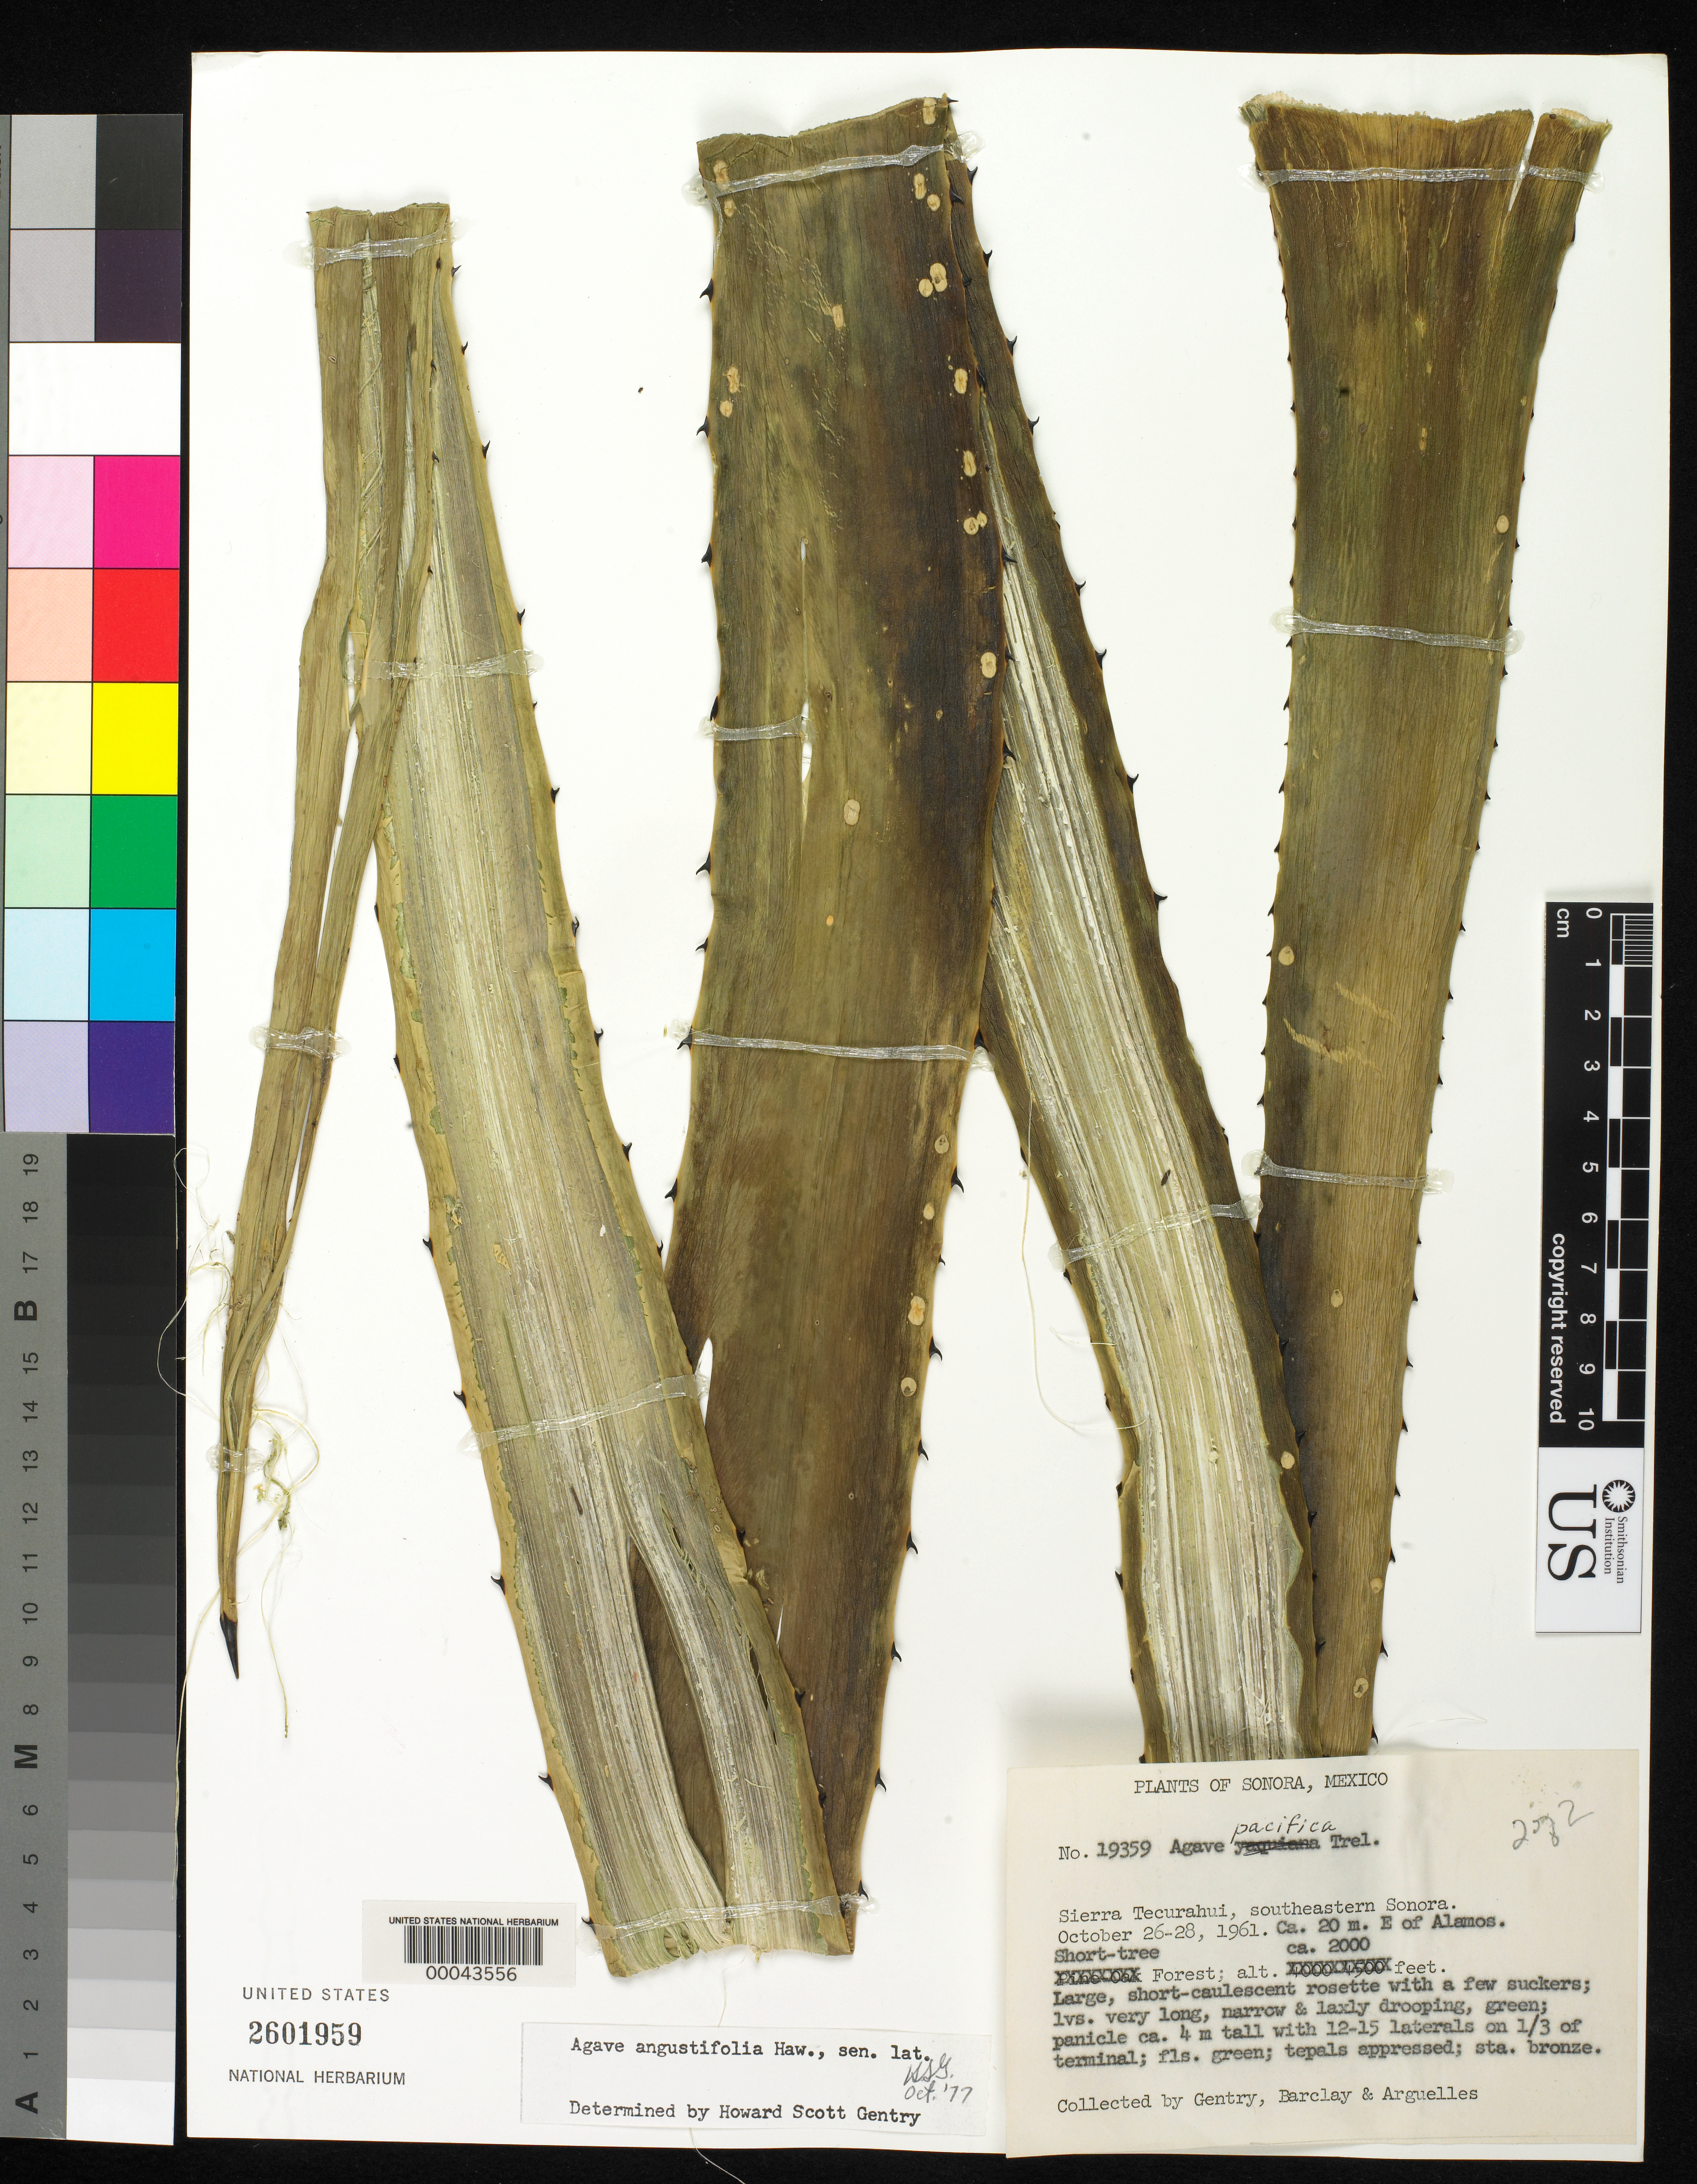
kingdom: Plantae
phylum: Tracheophyta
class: Liliopsida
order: Asparagales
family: Asparagaceae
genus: Agave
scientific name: Agave angustifolia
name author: Haw.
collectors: H. S. Gentry, A. S. Barclay & J. Arguelles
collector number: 19359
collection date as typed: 26 Oct 1961 to 28 Oct 1961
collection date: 1961-10-26/1961-10-28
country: Mexico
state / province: Sonora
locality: Sierra Tecurahui, SE Sonora. ca 20 m E of Alamos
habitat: Short-tree forest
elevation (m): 610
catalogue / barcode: US 2601959